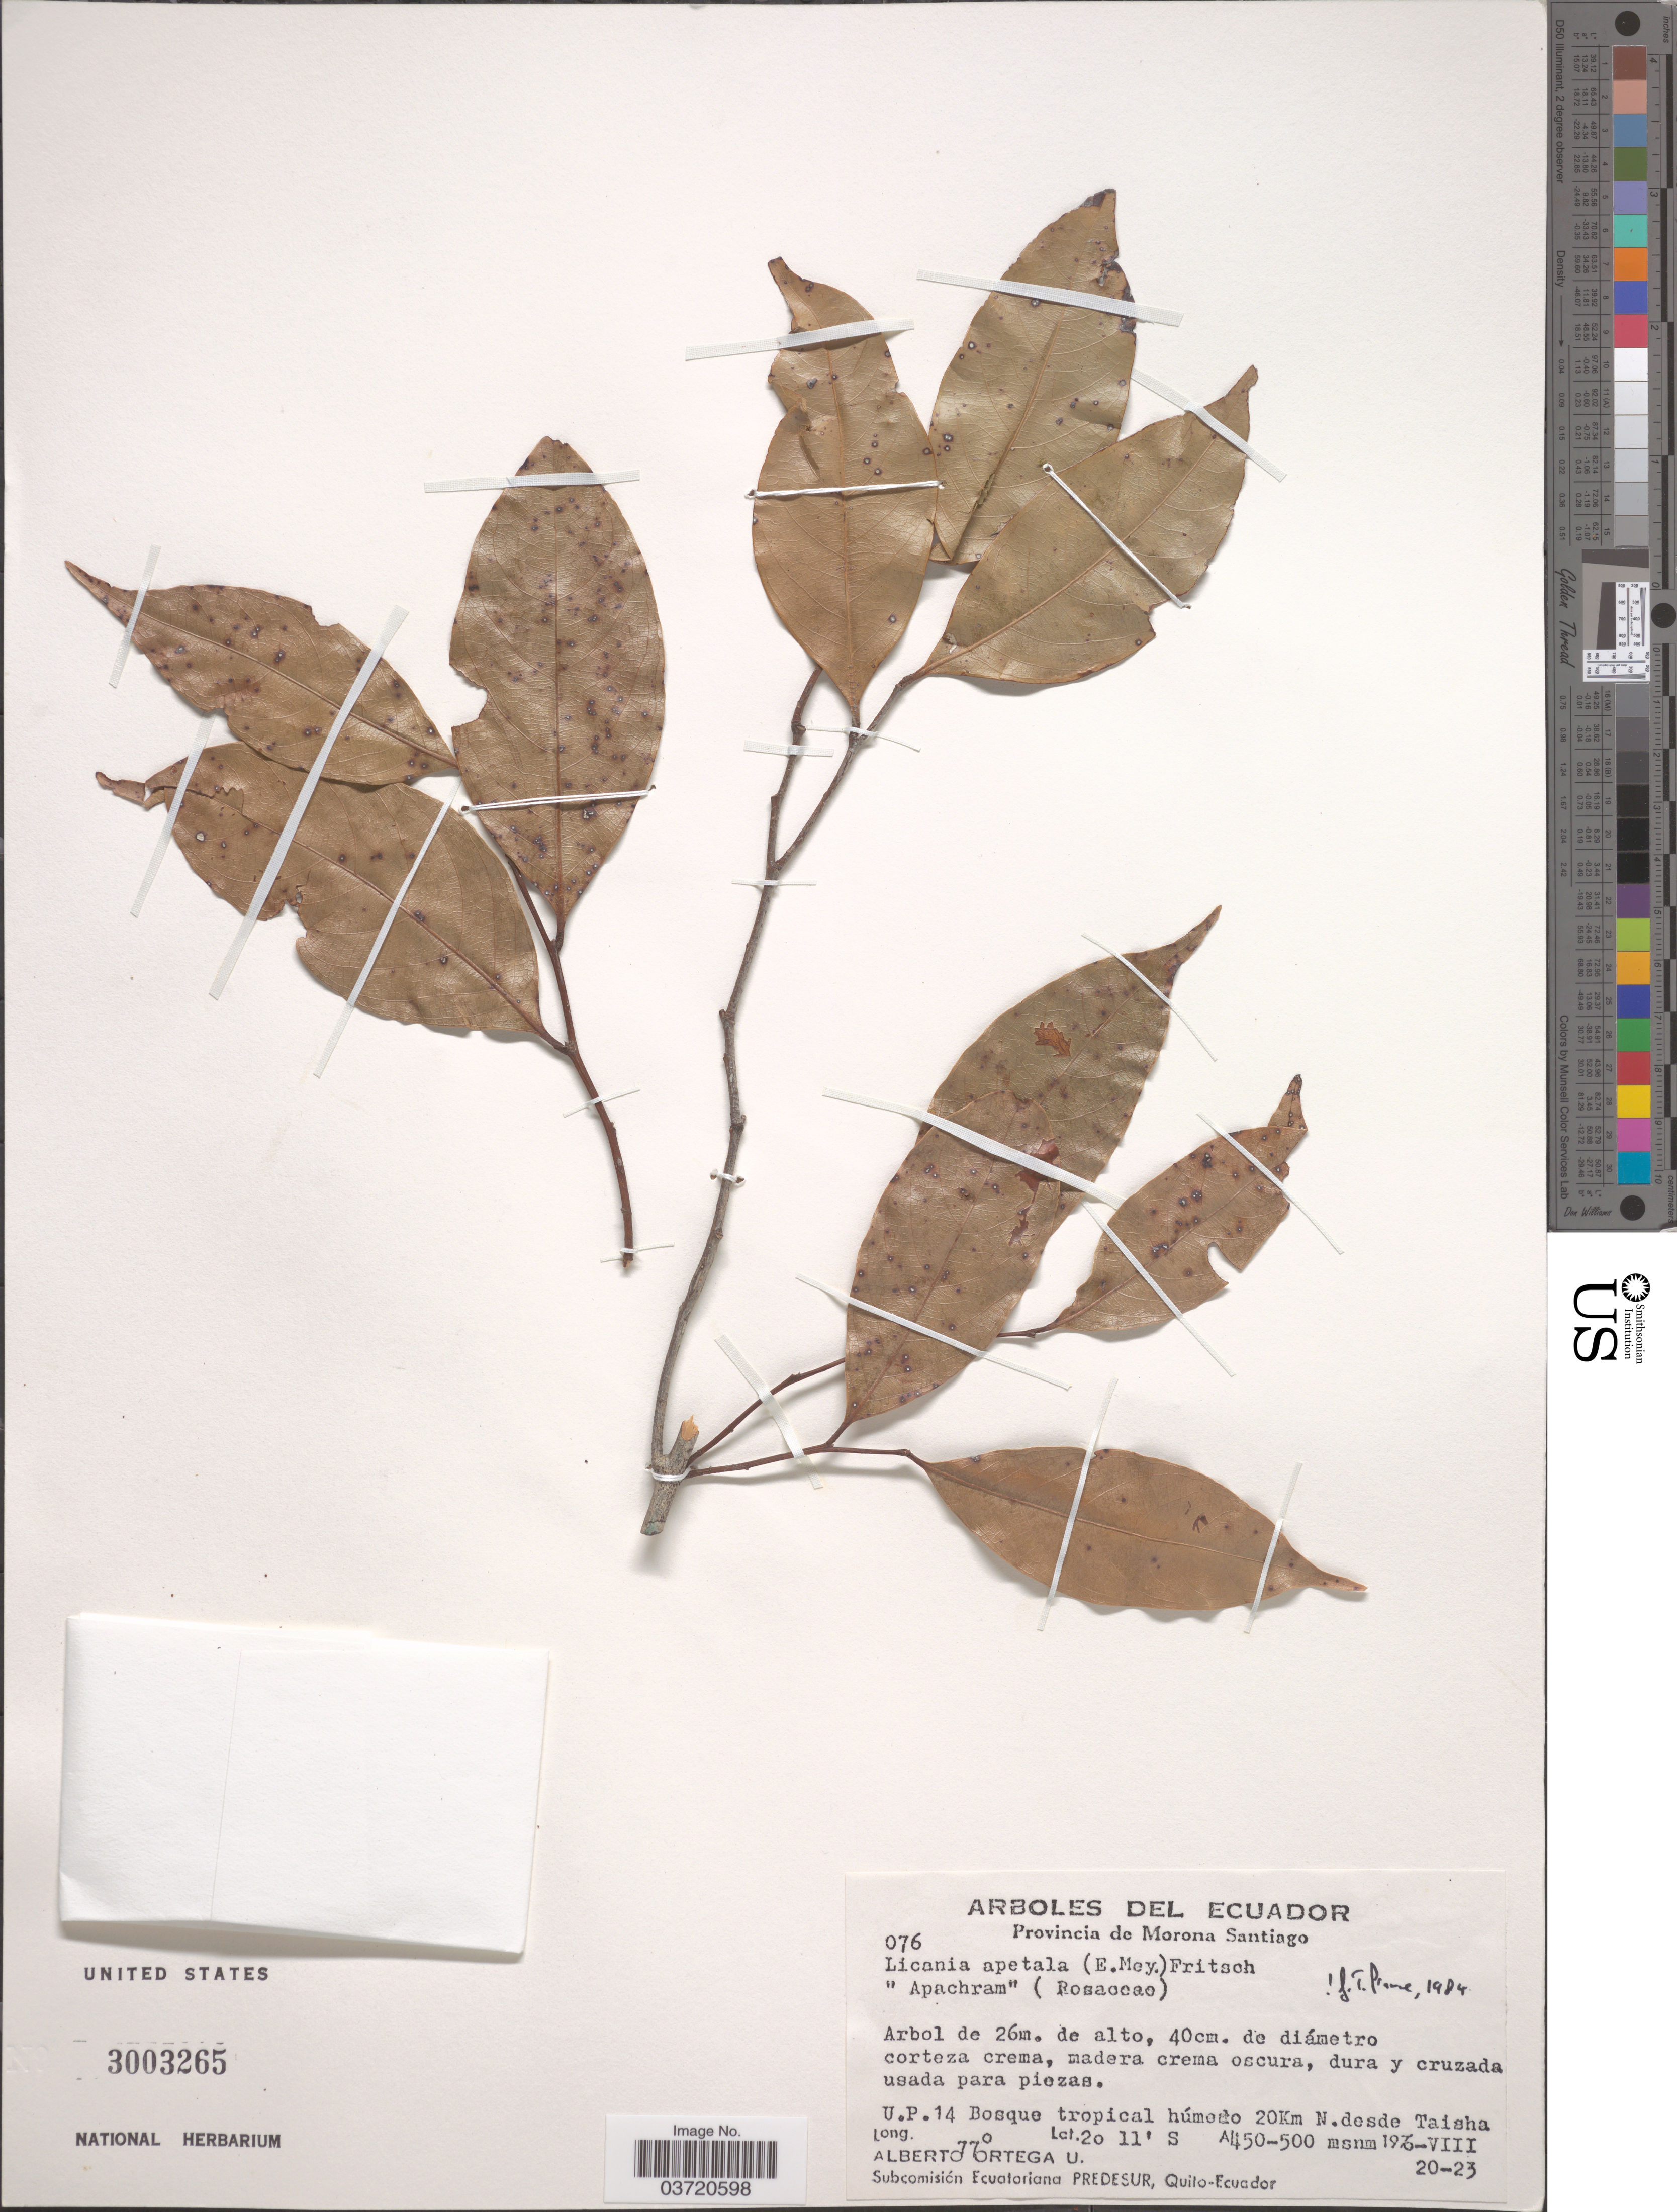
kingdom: Plantae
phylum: Tracheophyta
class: Magnoliopsida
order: Malpighiales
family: Chrysobalanaceae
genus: Leptobalanus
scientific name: Leptobalanus apetalus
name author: (E. Mey.) Sothers & Prance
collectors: A. T. Ortega U.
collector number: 076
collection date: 1976-08-20/1976-08-23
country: Ecuador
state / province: Morona-Santiago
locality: U.P. 14 Bosque tropical húmedo 20Km N. desde Taisha.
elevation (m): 450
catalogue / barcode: US 3003265